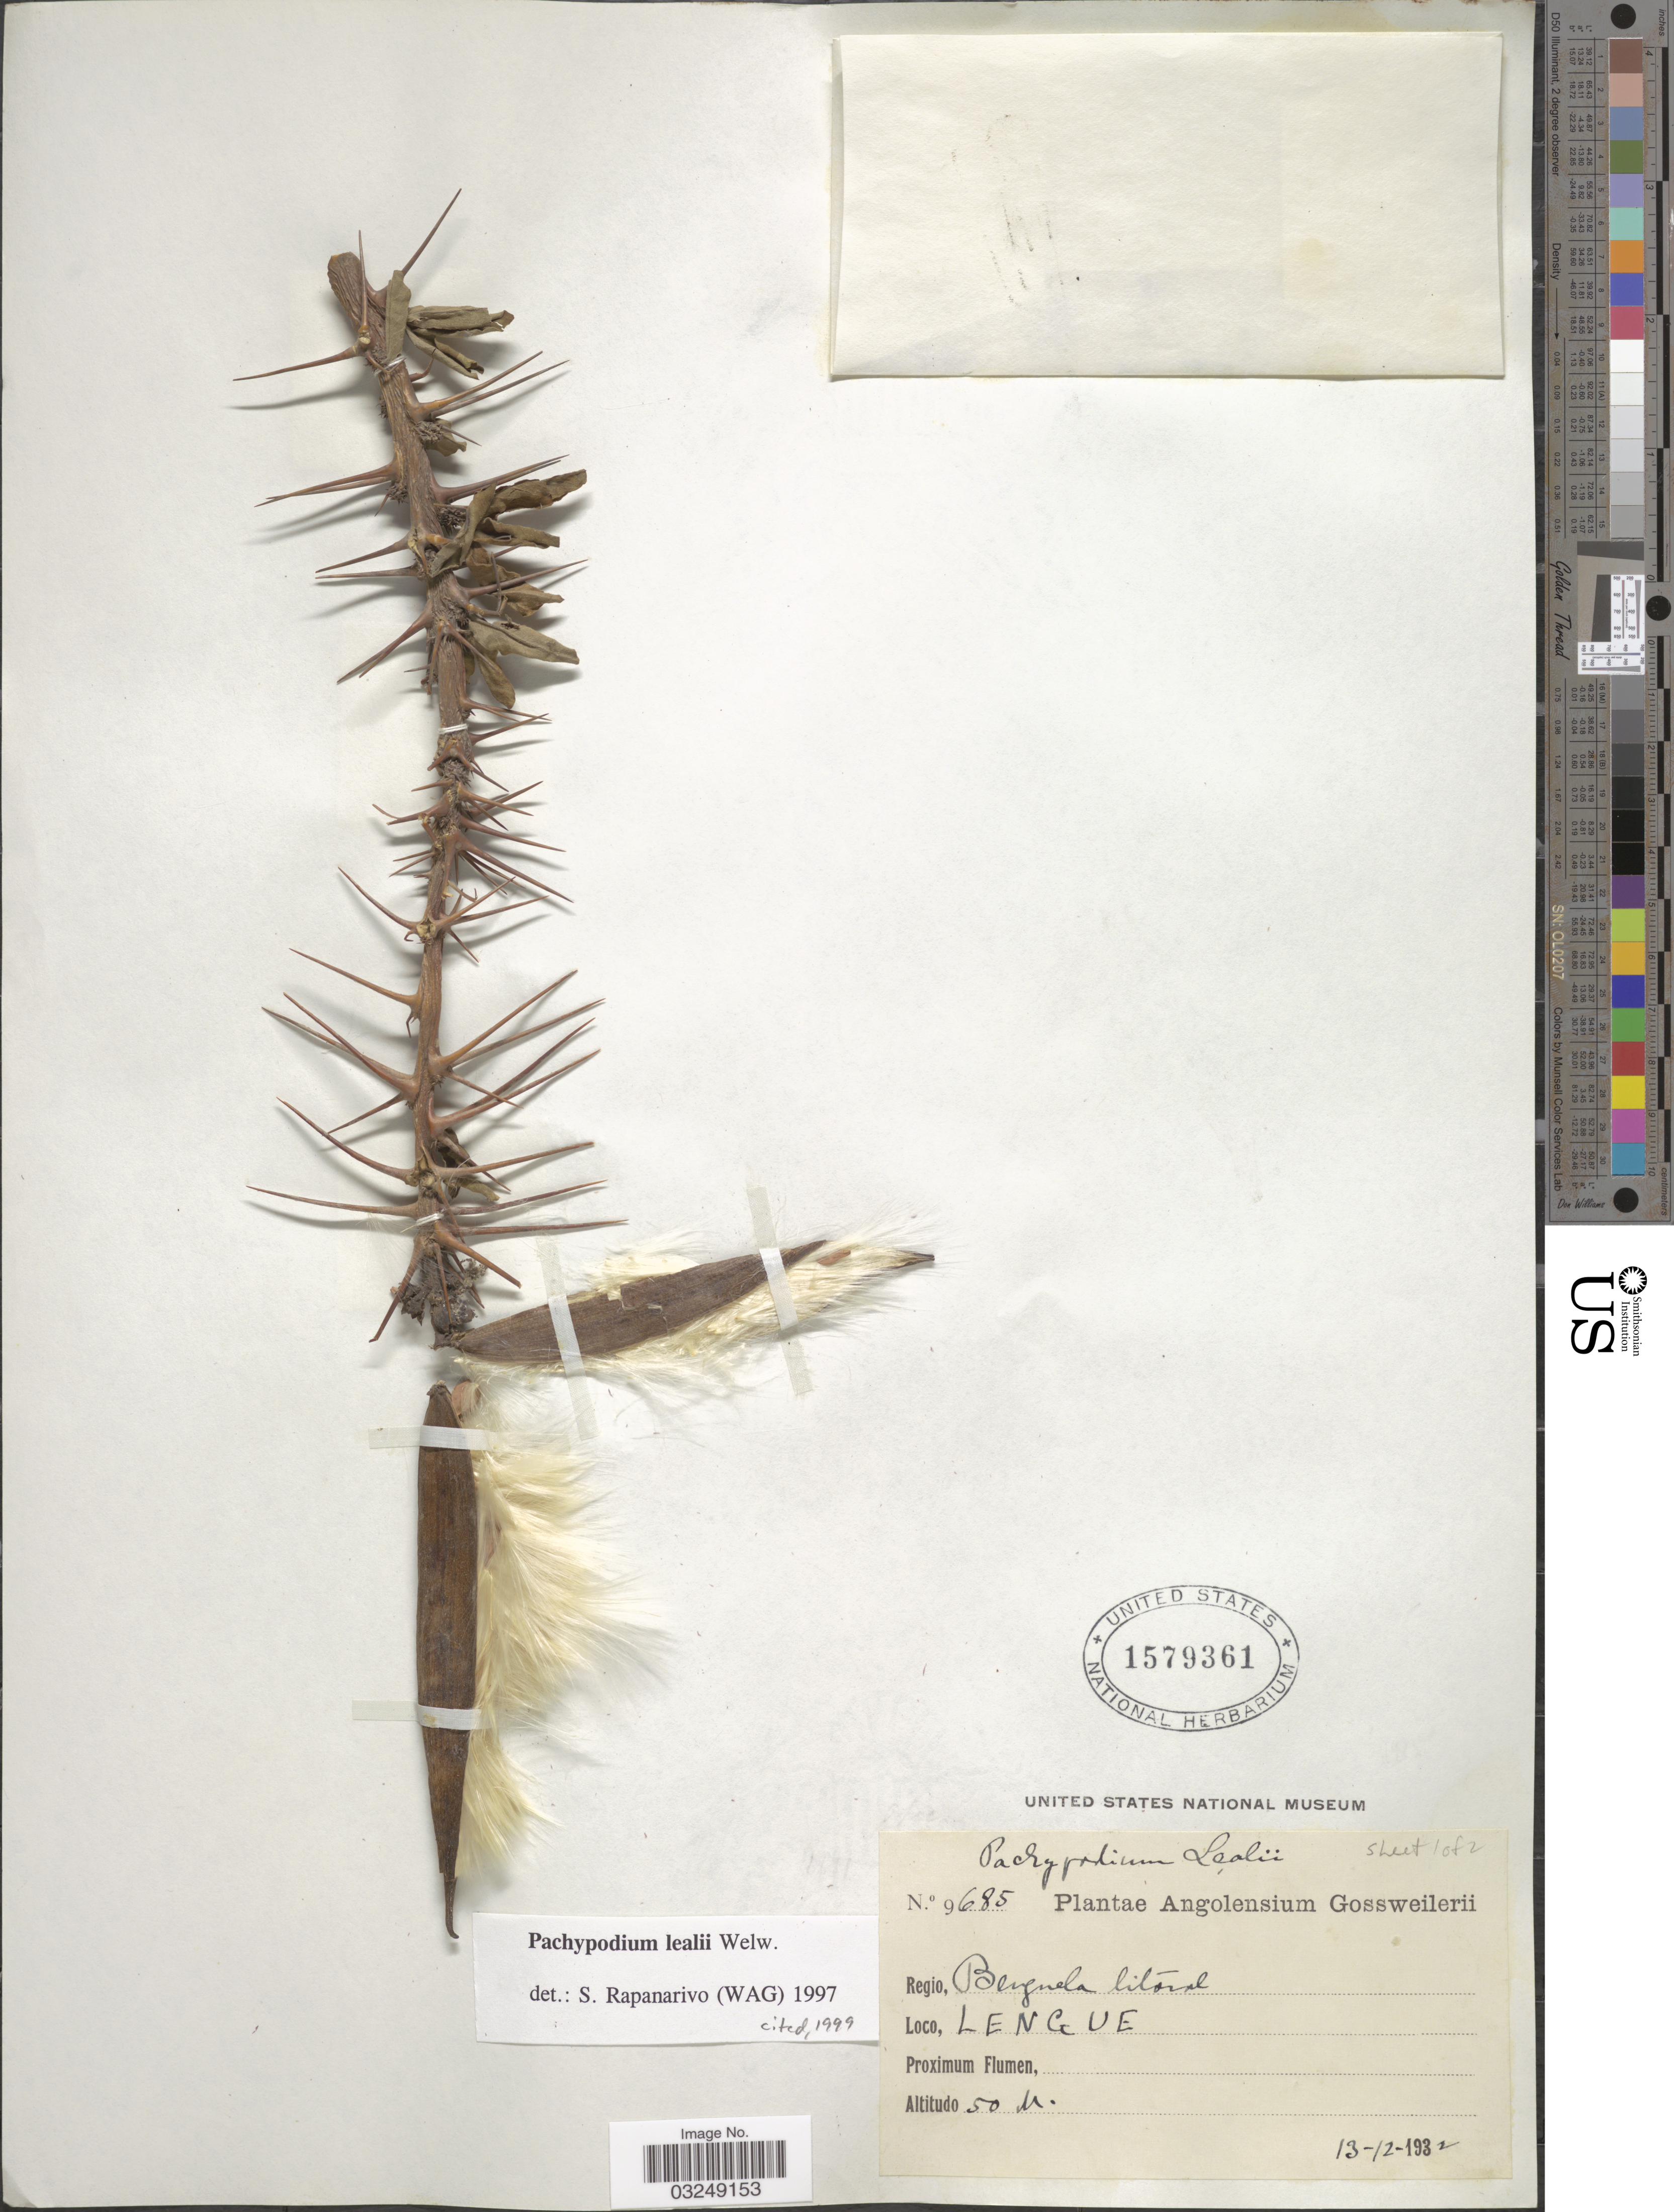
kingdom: Plantae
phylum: Tracheophyta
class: Magnoliopsida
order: Gentianales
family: Apocynaceae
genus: Pachypodium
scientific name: Pachypodium lealii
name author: Welw.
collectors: -. Gossweiler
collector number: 9685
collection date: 1932-12-13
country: Angola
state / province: Benguela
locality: Regio, Benguela litoral. Lengue.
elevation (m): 50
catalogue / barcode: US 1579361